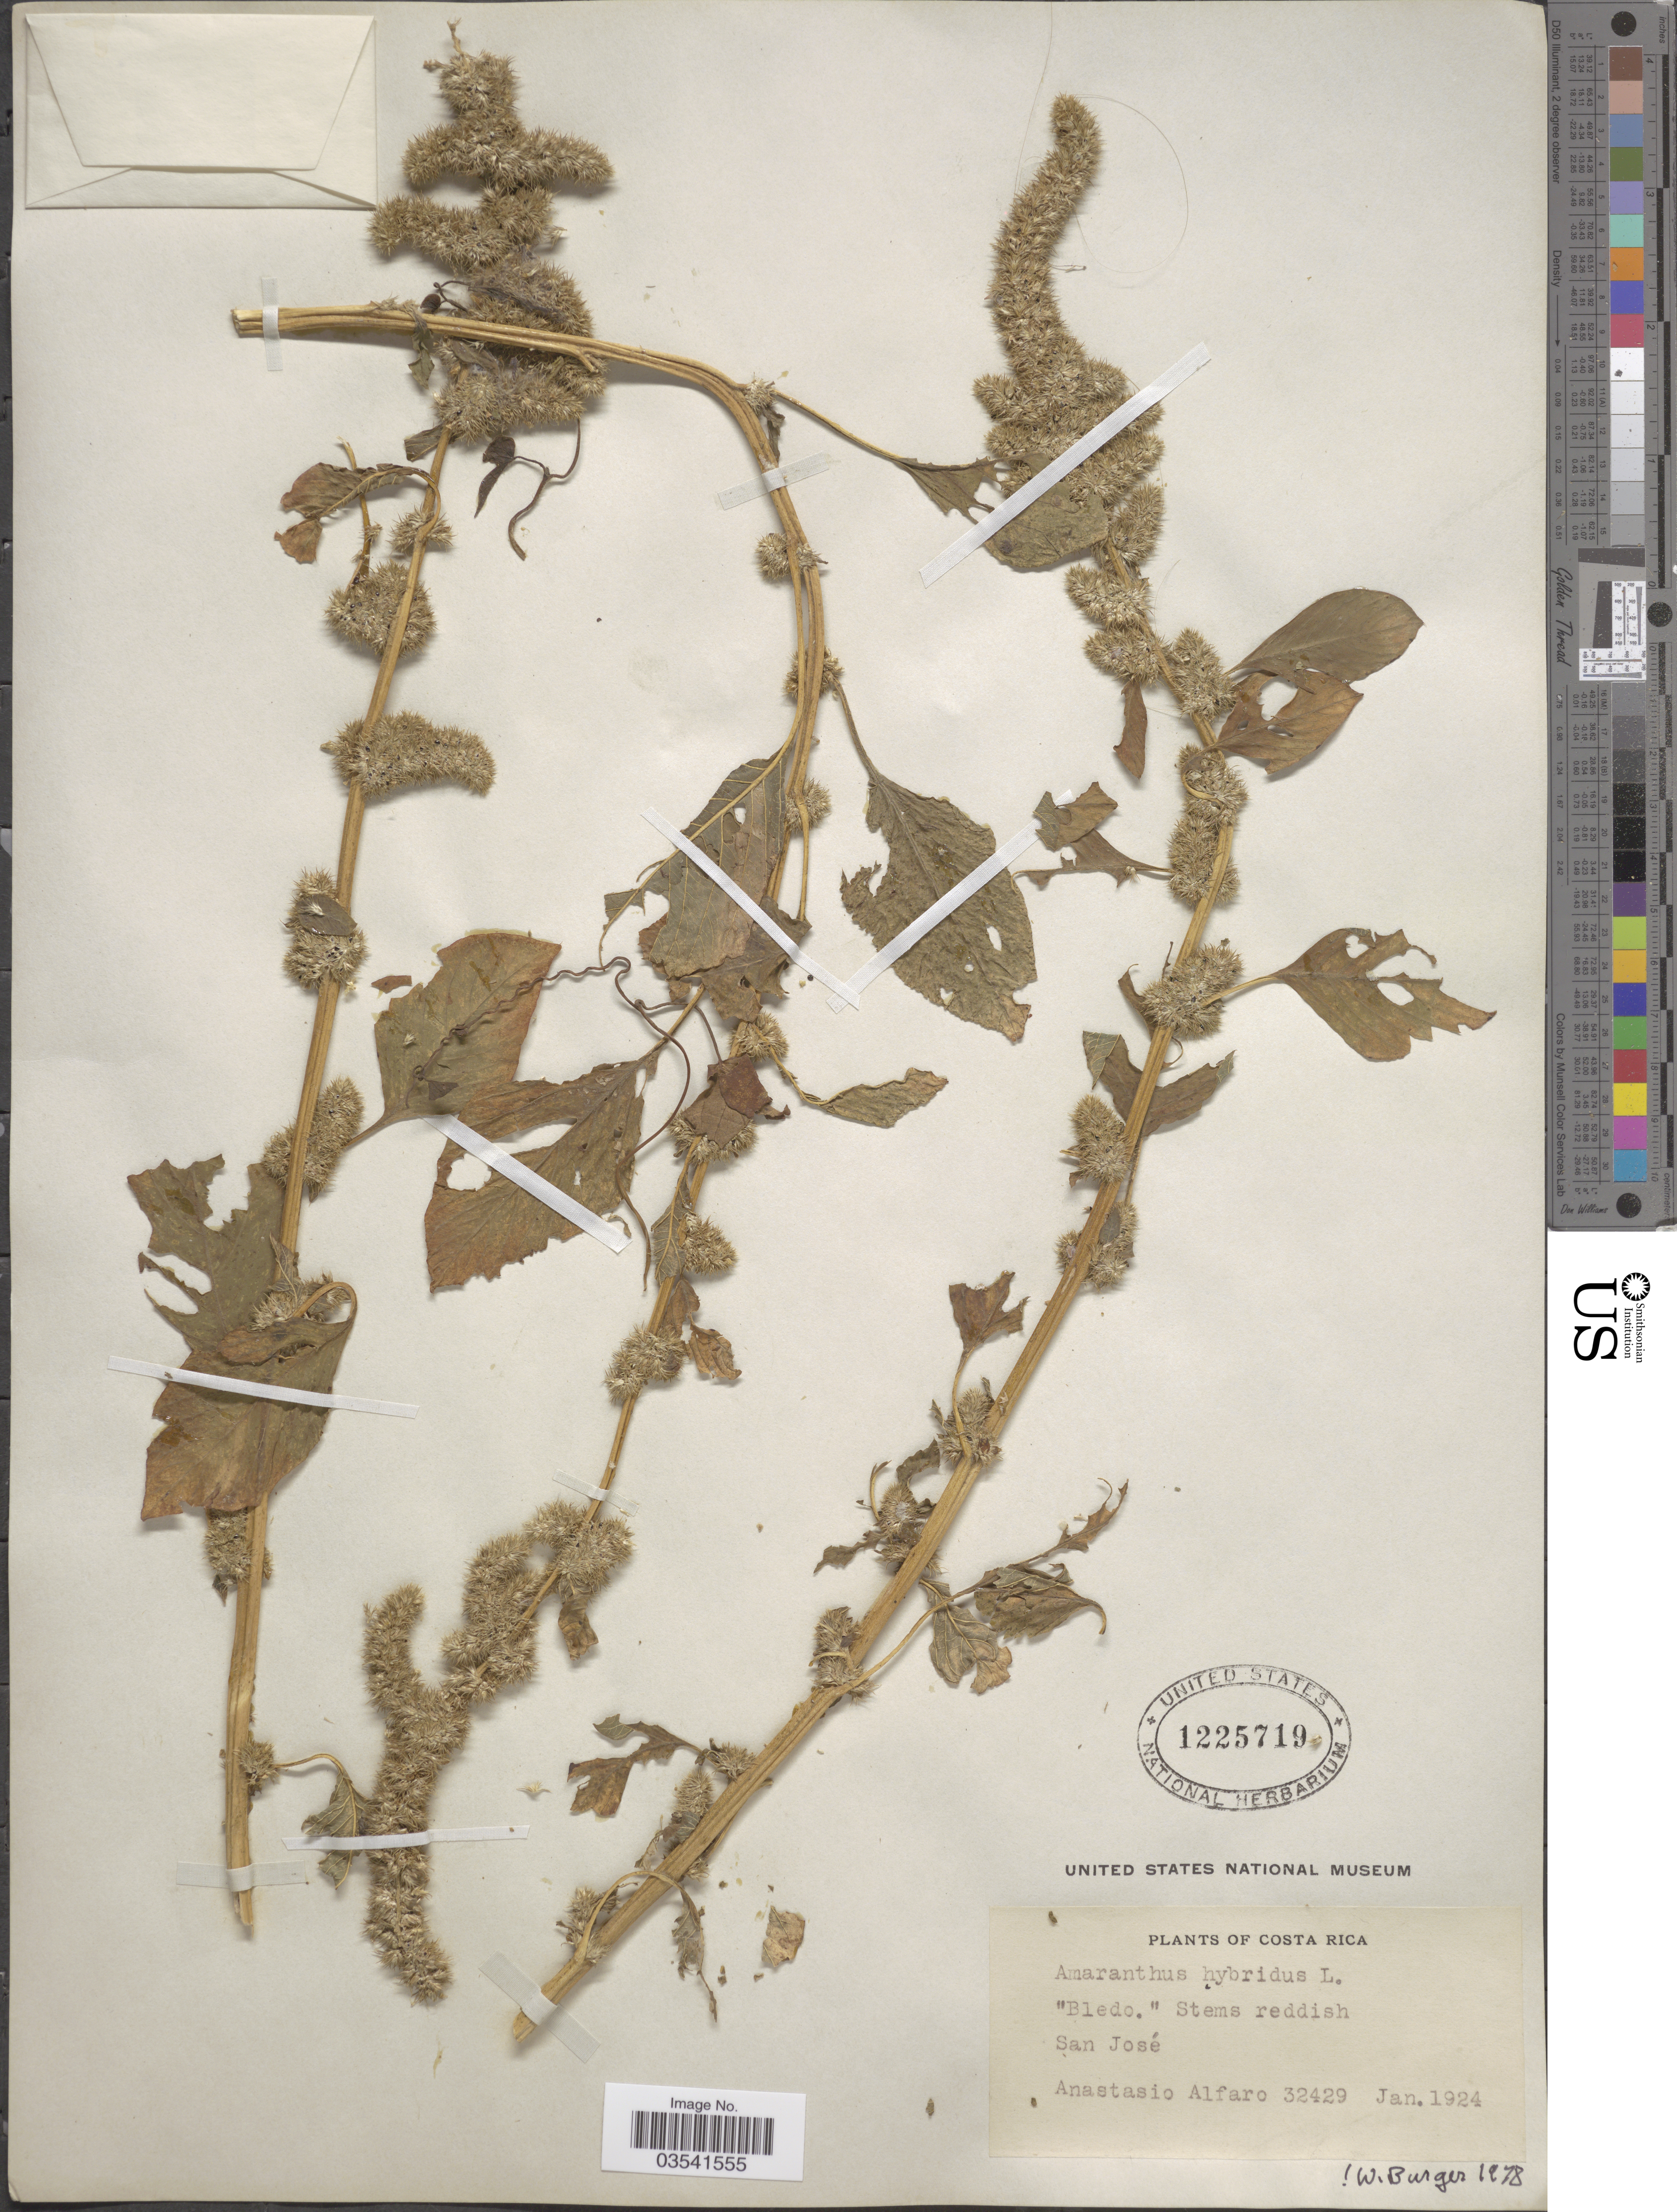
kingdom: Plantae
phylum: Tracheophyta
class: Magnoliopsida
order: Caryophyllales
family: Amaranthaceae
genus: Amaranthus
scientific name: Amaranthus hybridus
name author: L.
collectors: A. Alfaro Gonzalez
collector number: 32429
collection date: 1924-01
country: Costa Rica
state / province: San José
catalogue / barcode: US 1225719